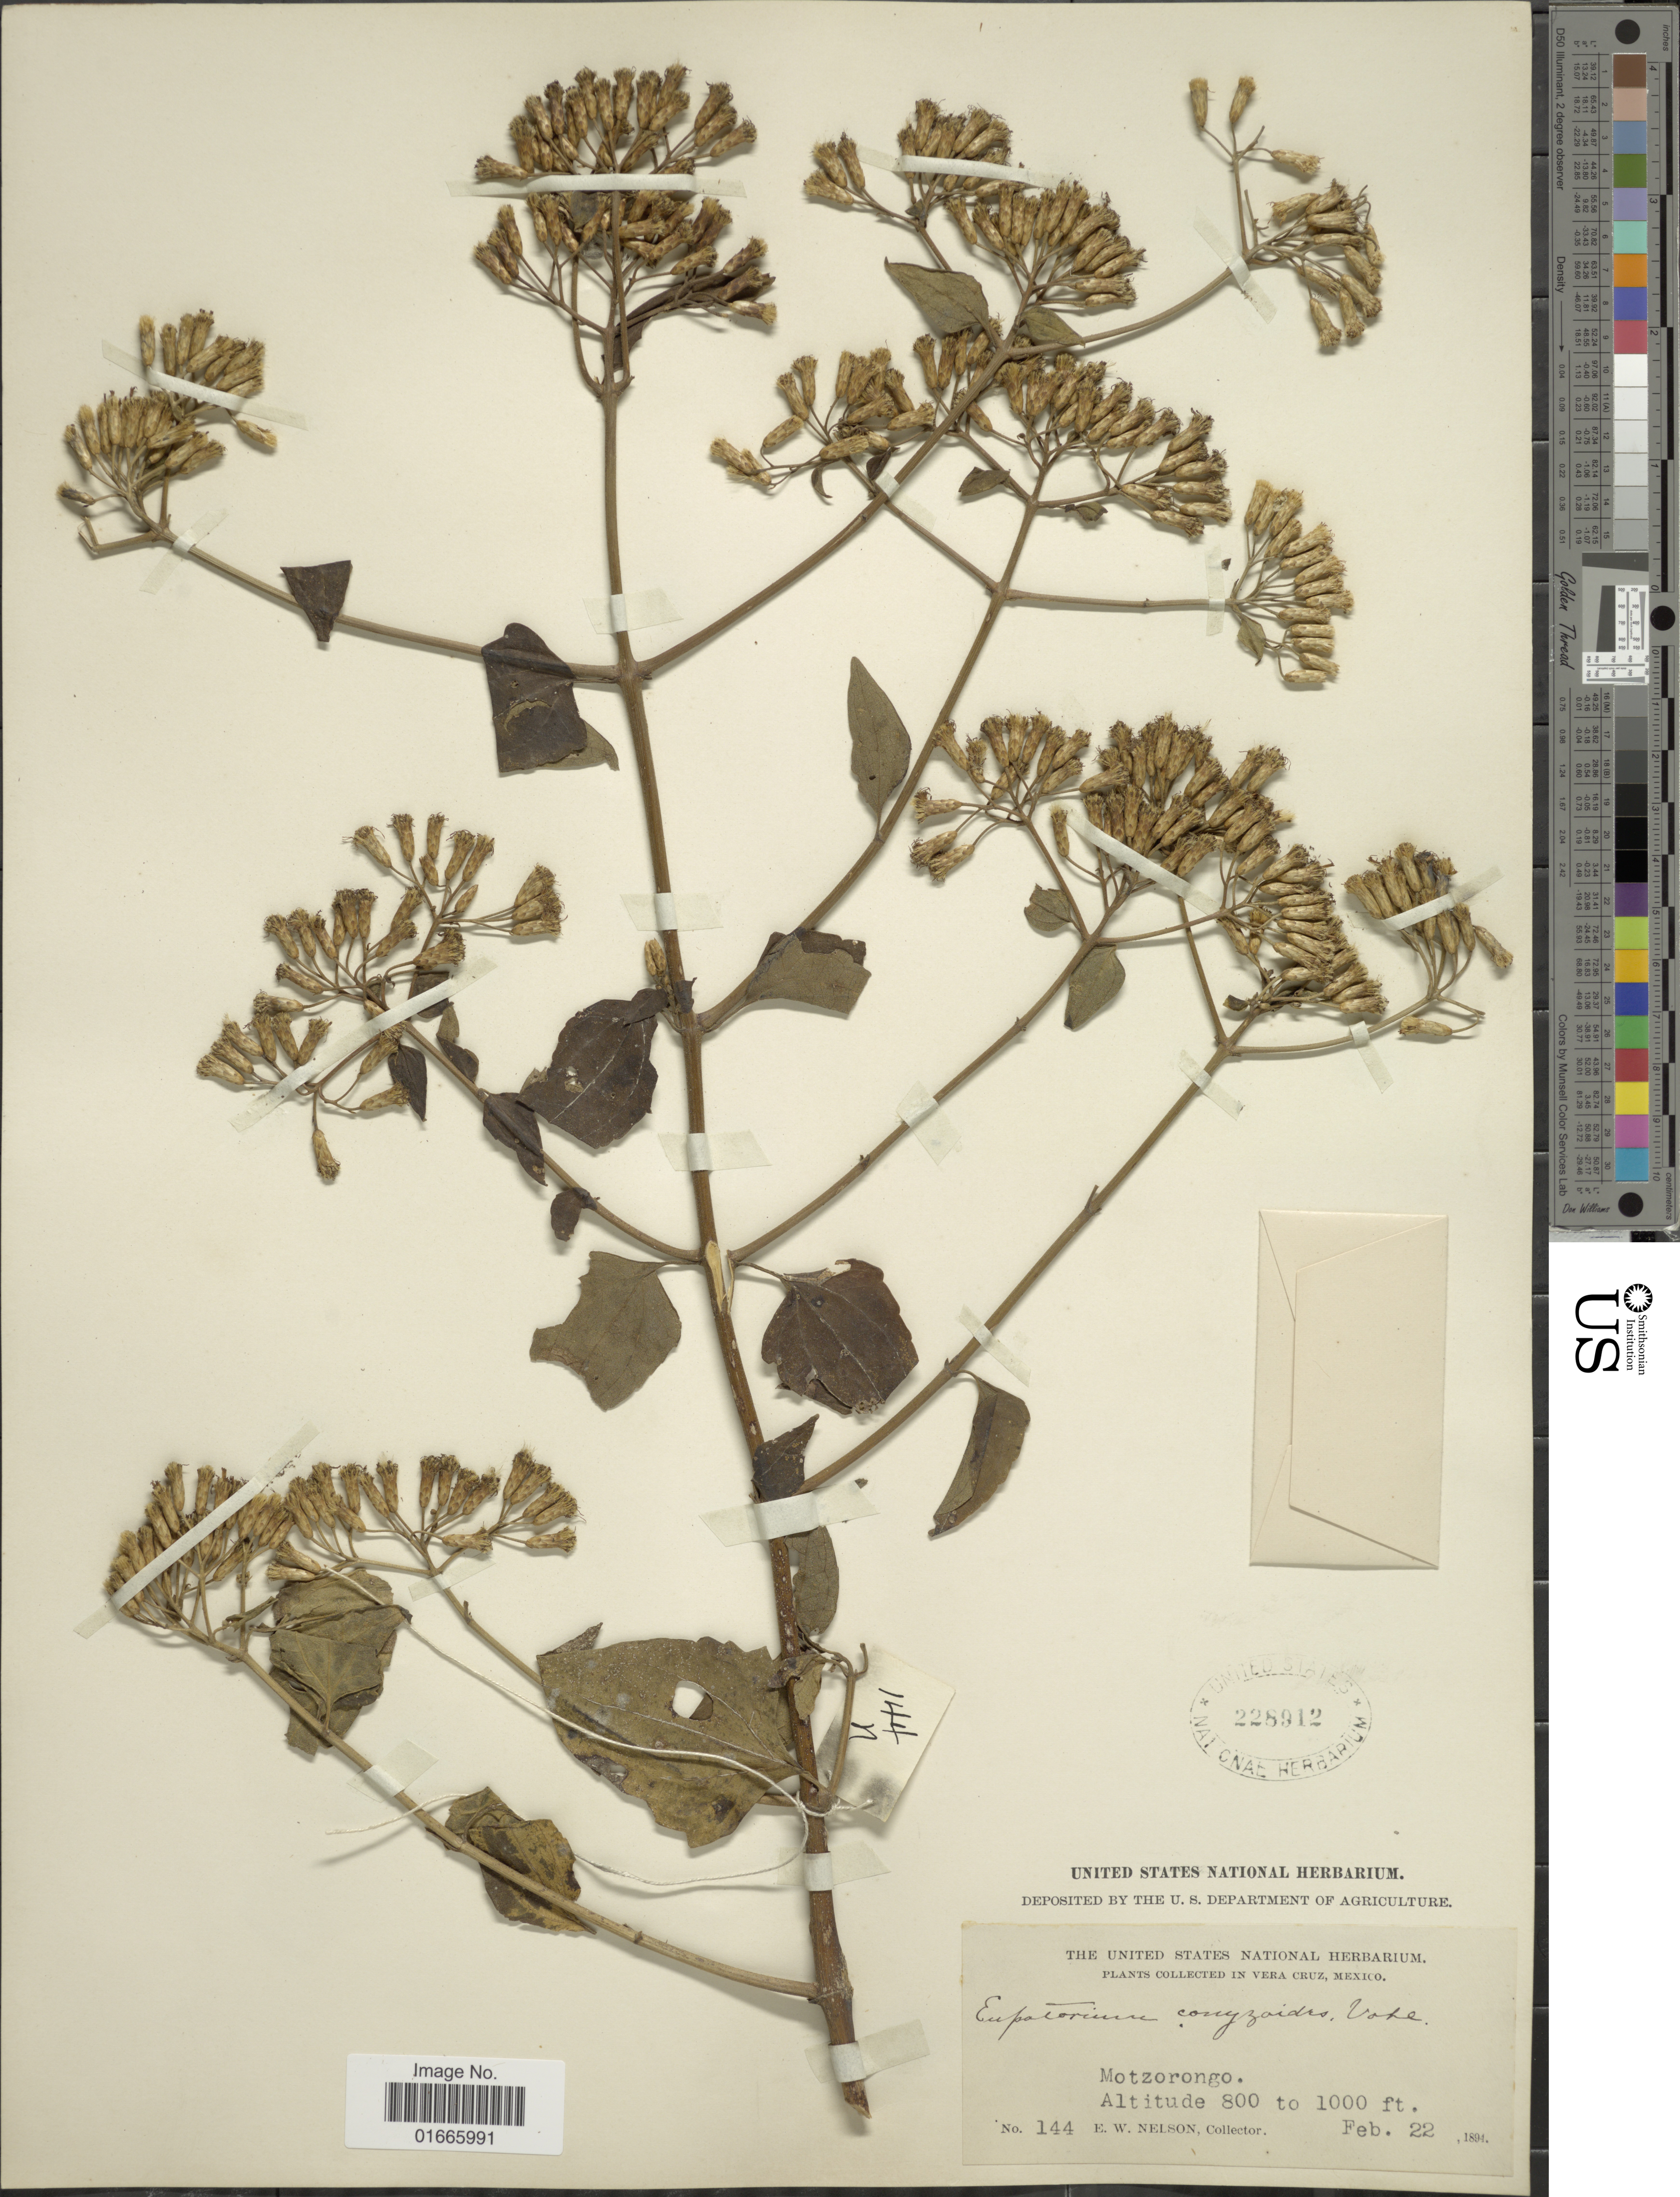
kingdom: Plantae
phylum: Tracheophyta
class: Magnoliopsida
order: Asterales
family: Asteraceae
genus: Chromolaena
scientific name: Chromolaena odorata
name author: (L.) R.M. King & H. Rob.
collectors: E. W. Nelson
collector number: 144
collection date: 1894-02-22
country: Mexico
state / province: Veracruz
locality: Motzorongo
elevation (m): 244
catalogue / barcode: US 228912